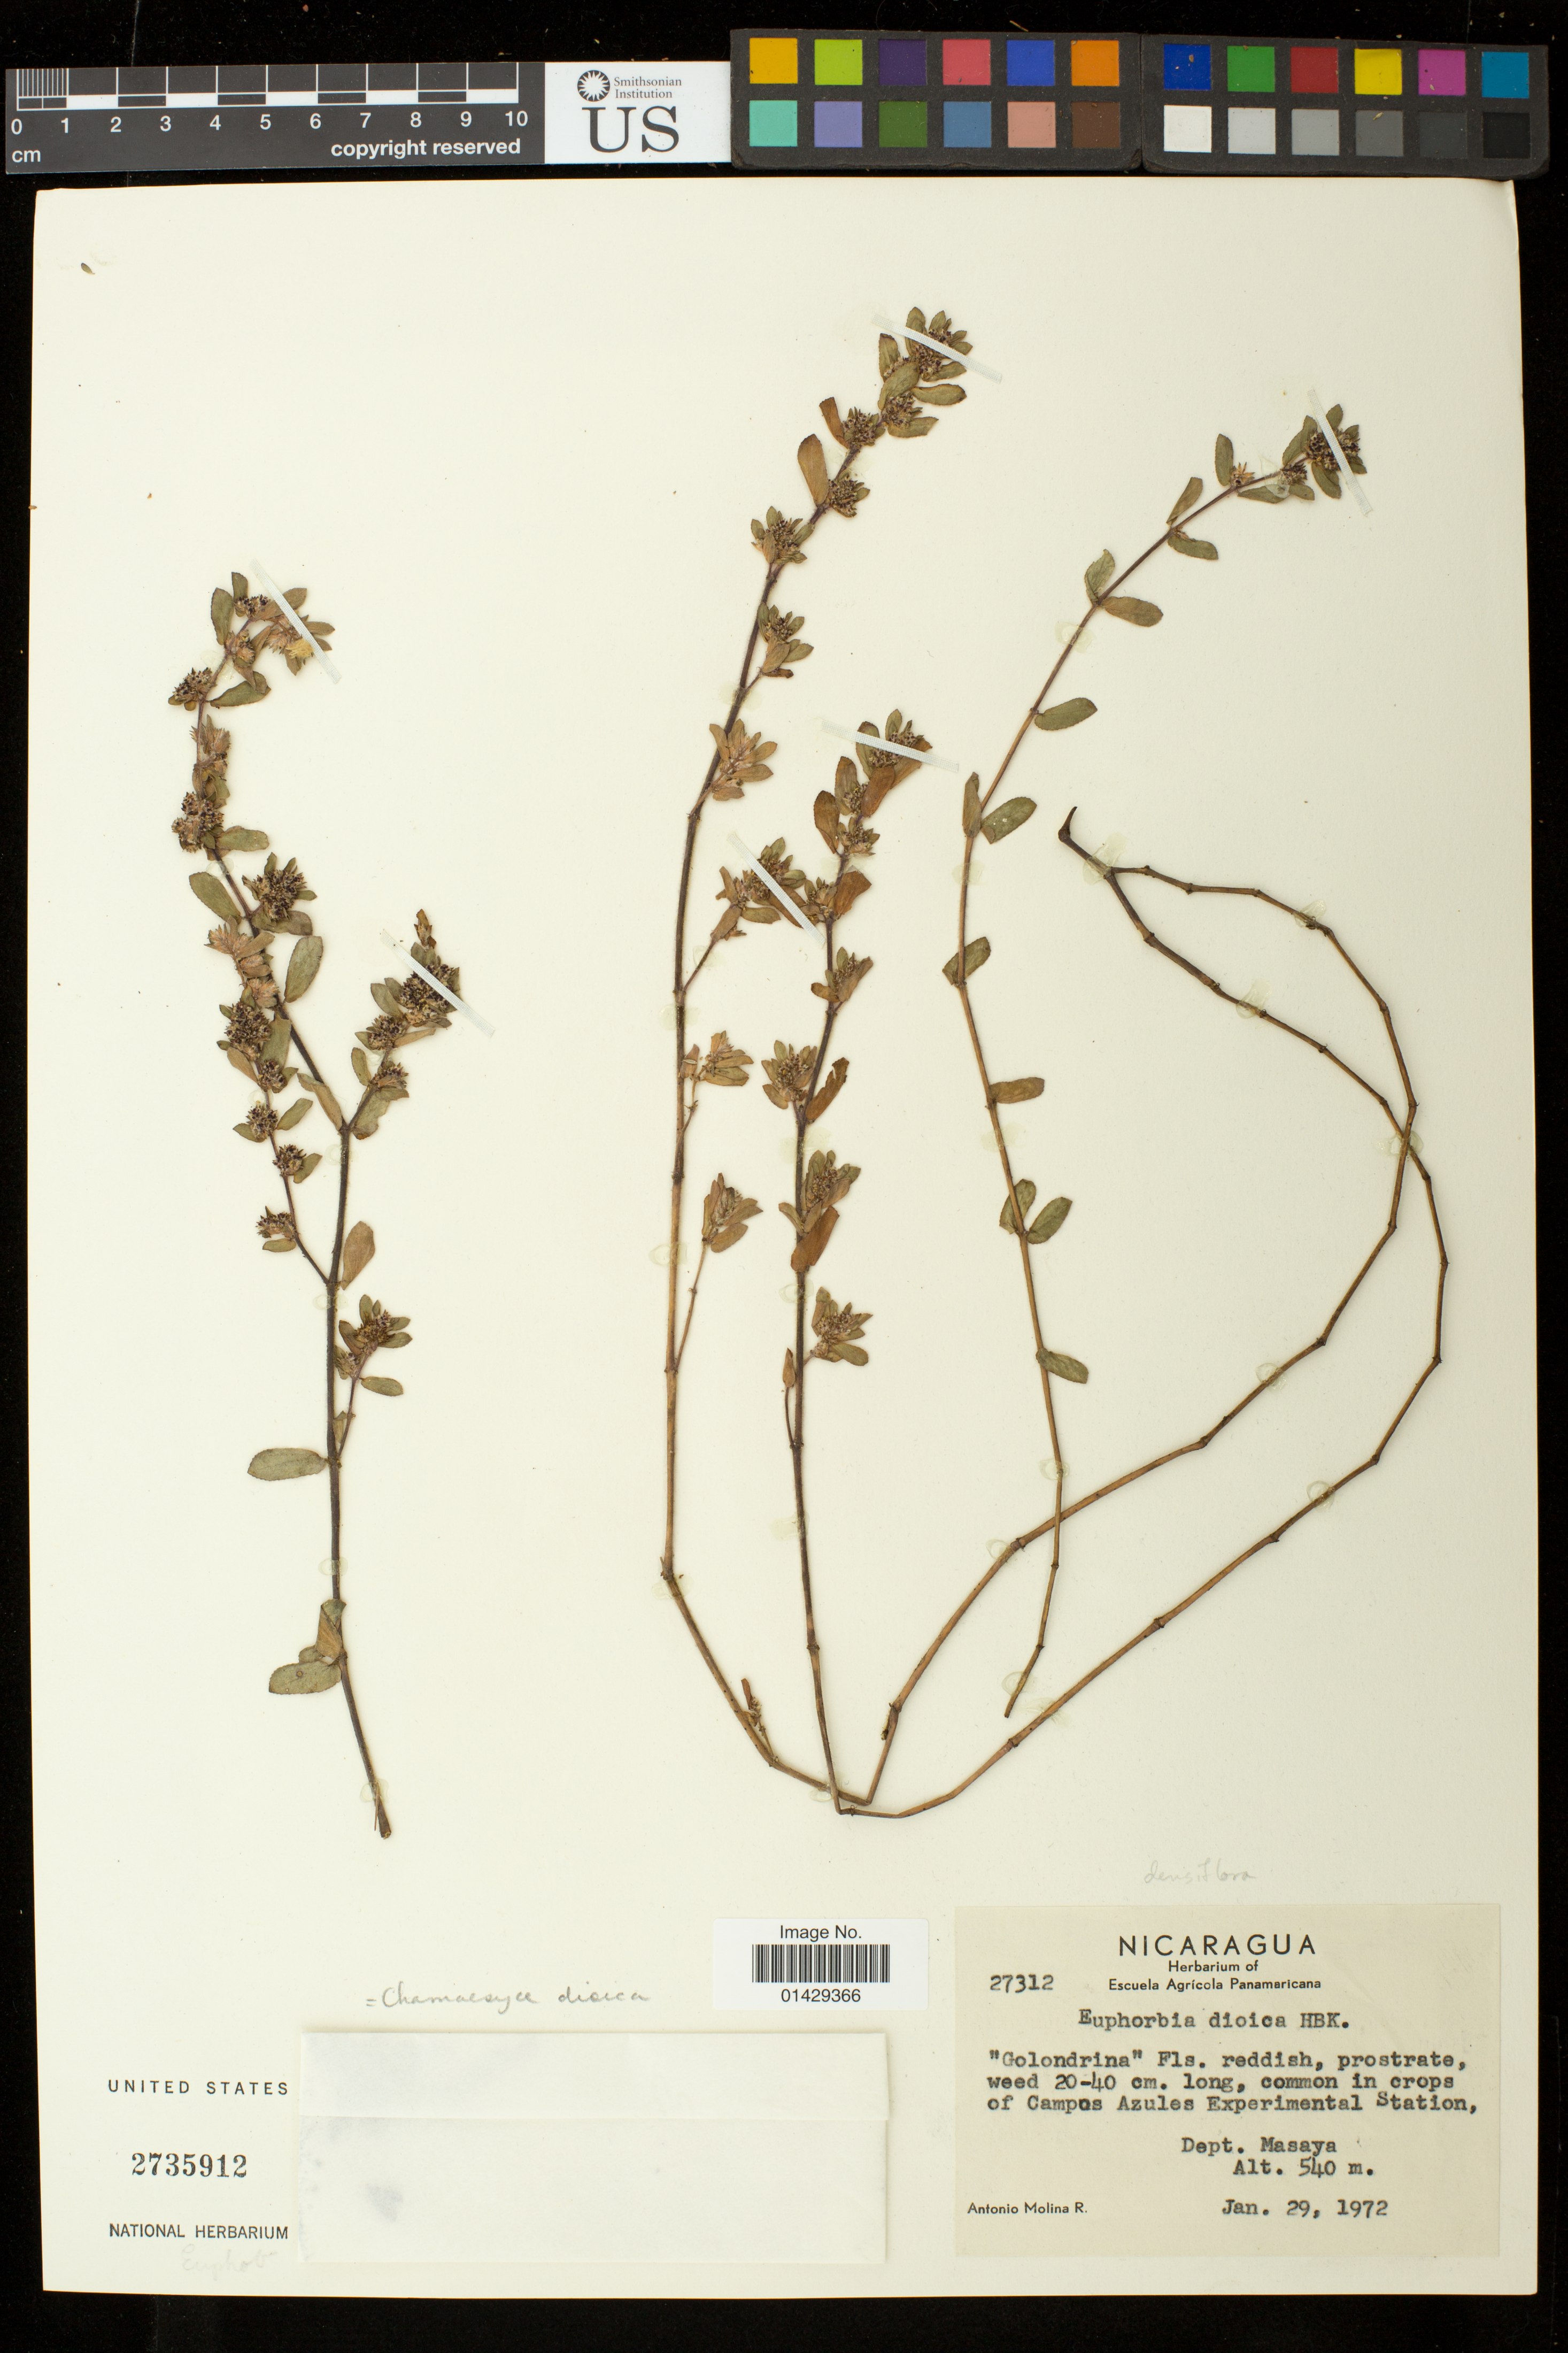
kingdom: Plantae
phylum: Tracheophyta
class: Magnoliopsida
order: Malpighiales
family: Euphorbiaceae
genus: Euphorbia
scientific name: Euphorbia dioeca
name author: Kunth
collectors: A. Molina R.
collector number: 27312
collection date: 1972-01-29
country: Nicaragua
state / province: Masaya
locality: Crops of Campos Azules Experimental Station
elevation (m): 540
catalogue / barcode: US 2735912